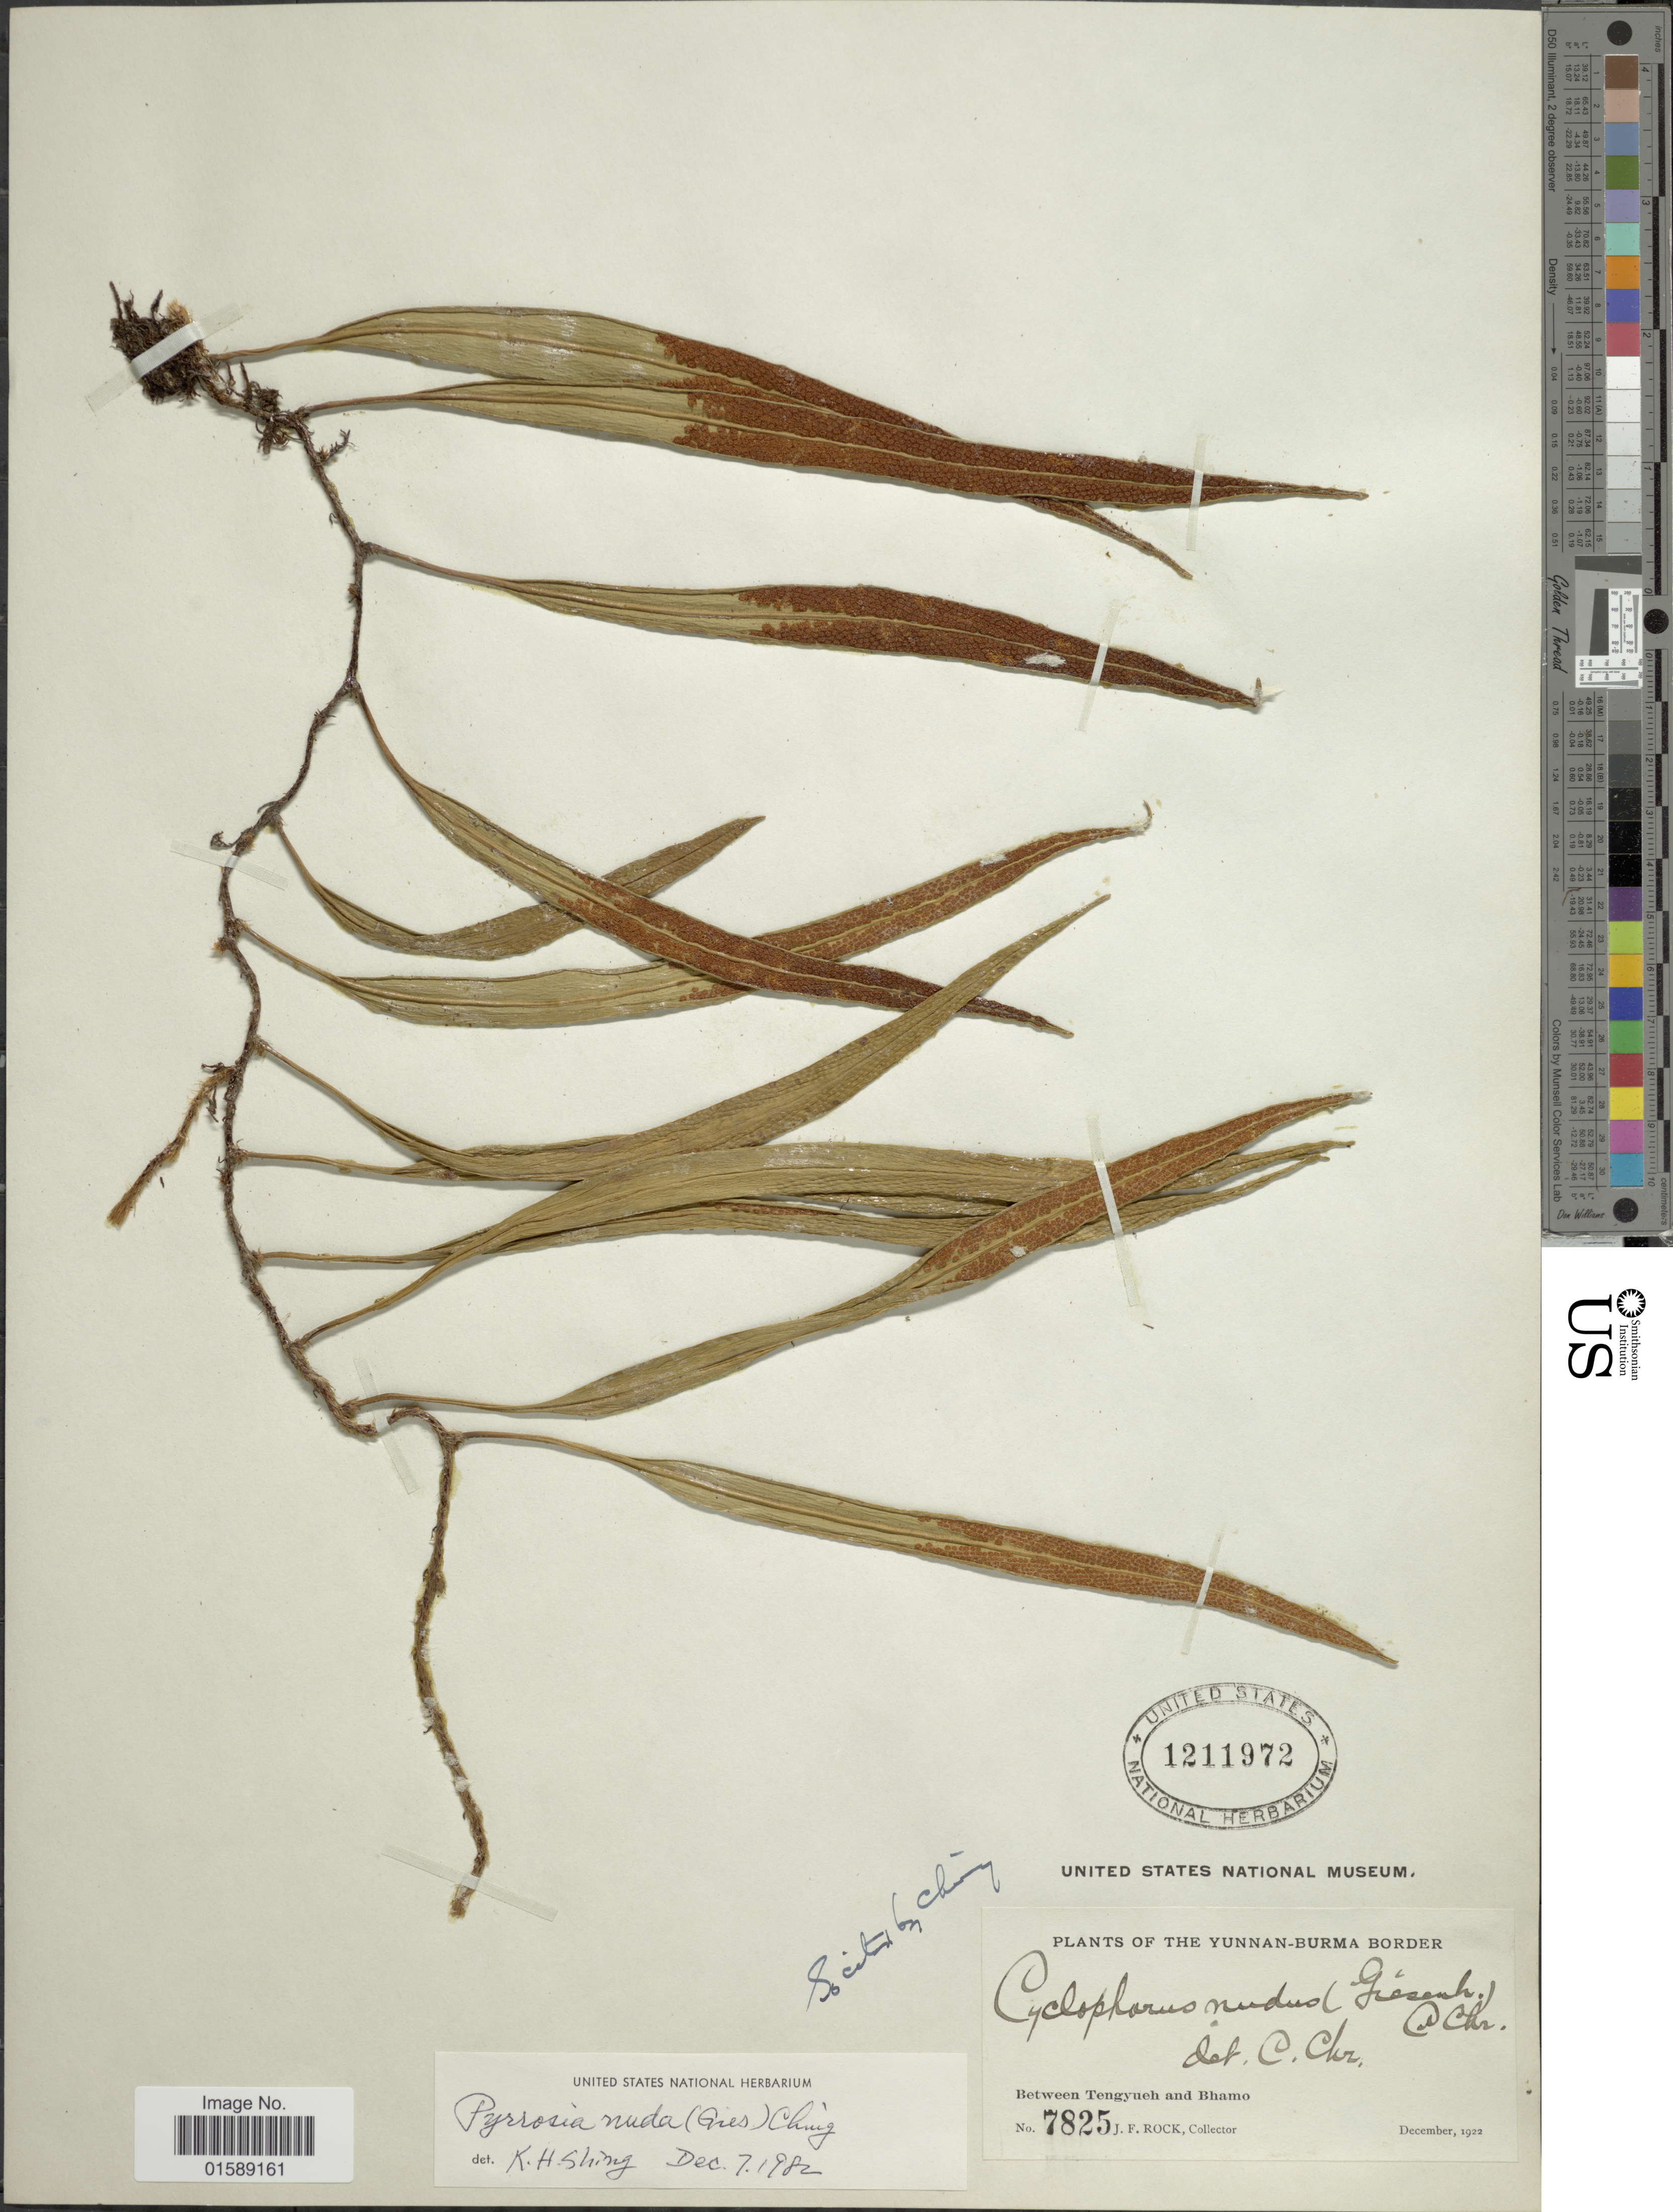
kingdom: Plantae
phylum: Tracheophyta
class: Polypodiopsida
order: Polypodiales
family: Polypodiaceae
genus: Pyrrosia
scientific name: Pyrrosia nuda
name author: (Giesenh.) Ching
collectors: J. Rock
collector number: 7825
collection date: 1922-12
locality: The Yunnan-Burma Border. Between Tengyueh and Bhamo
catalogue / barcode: US 1211972